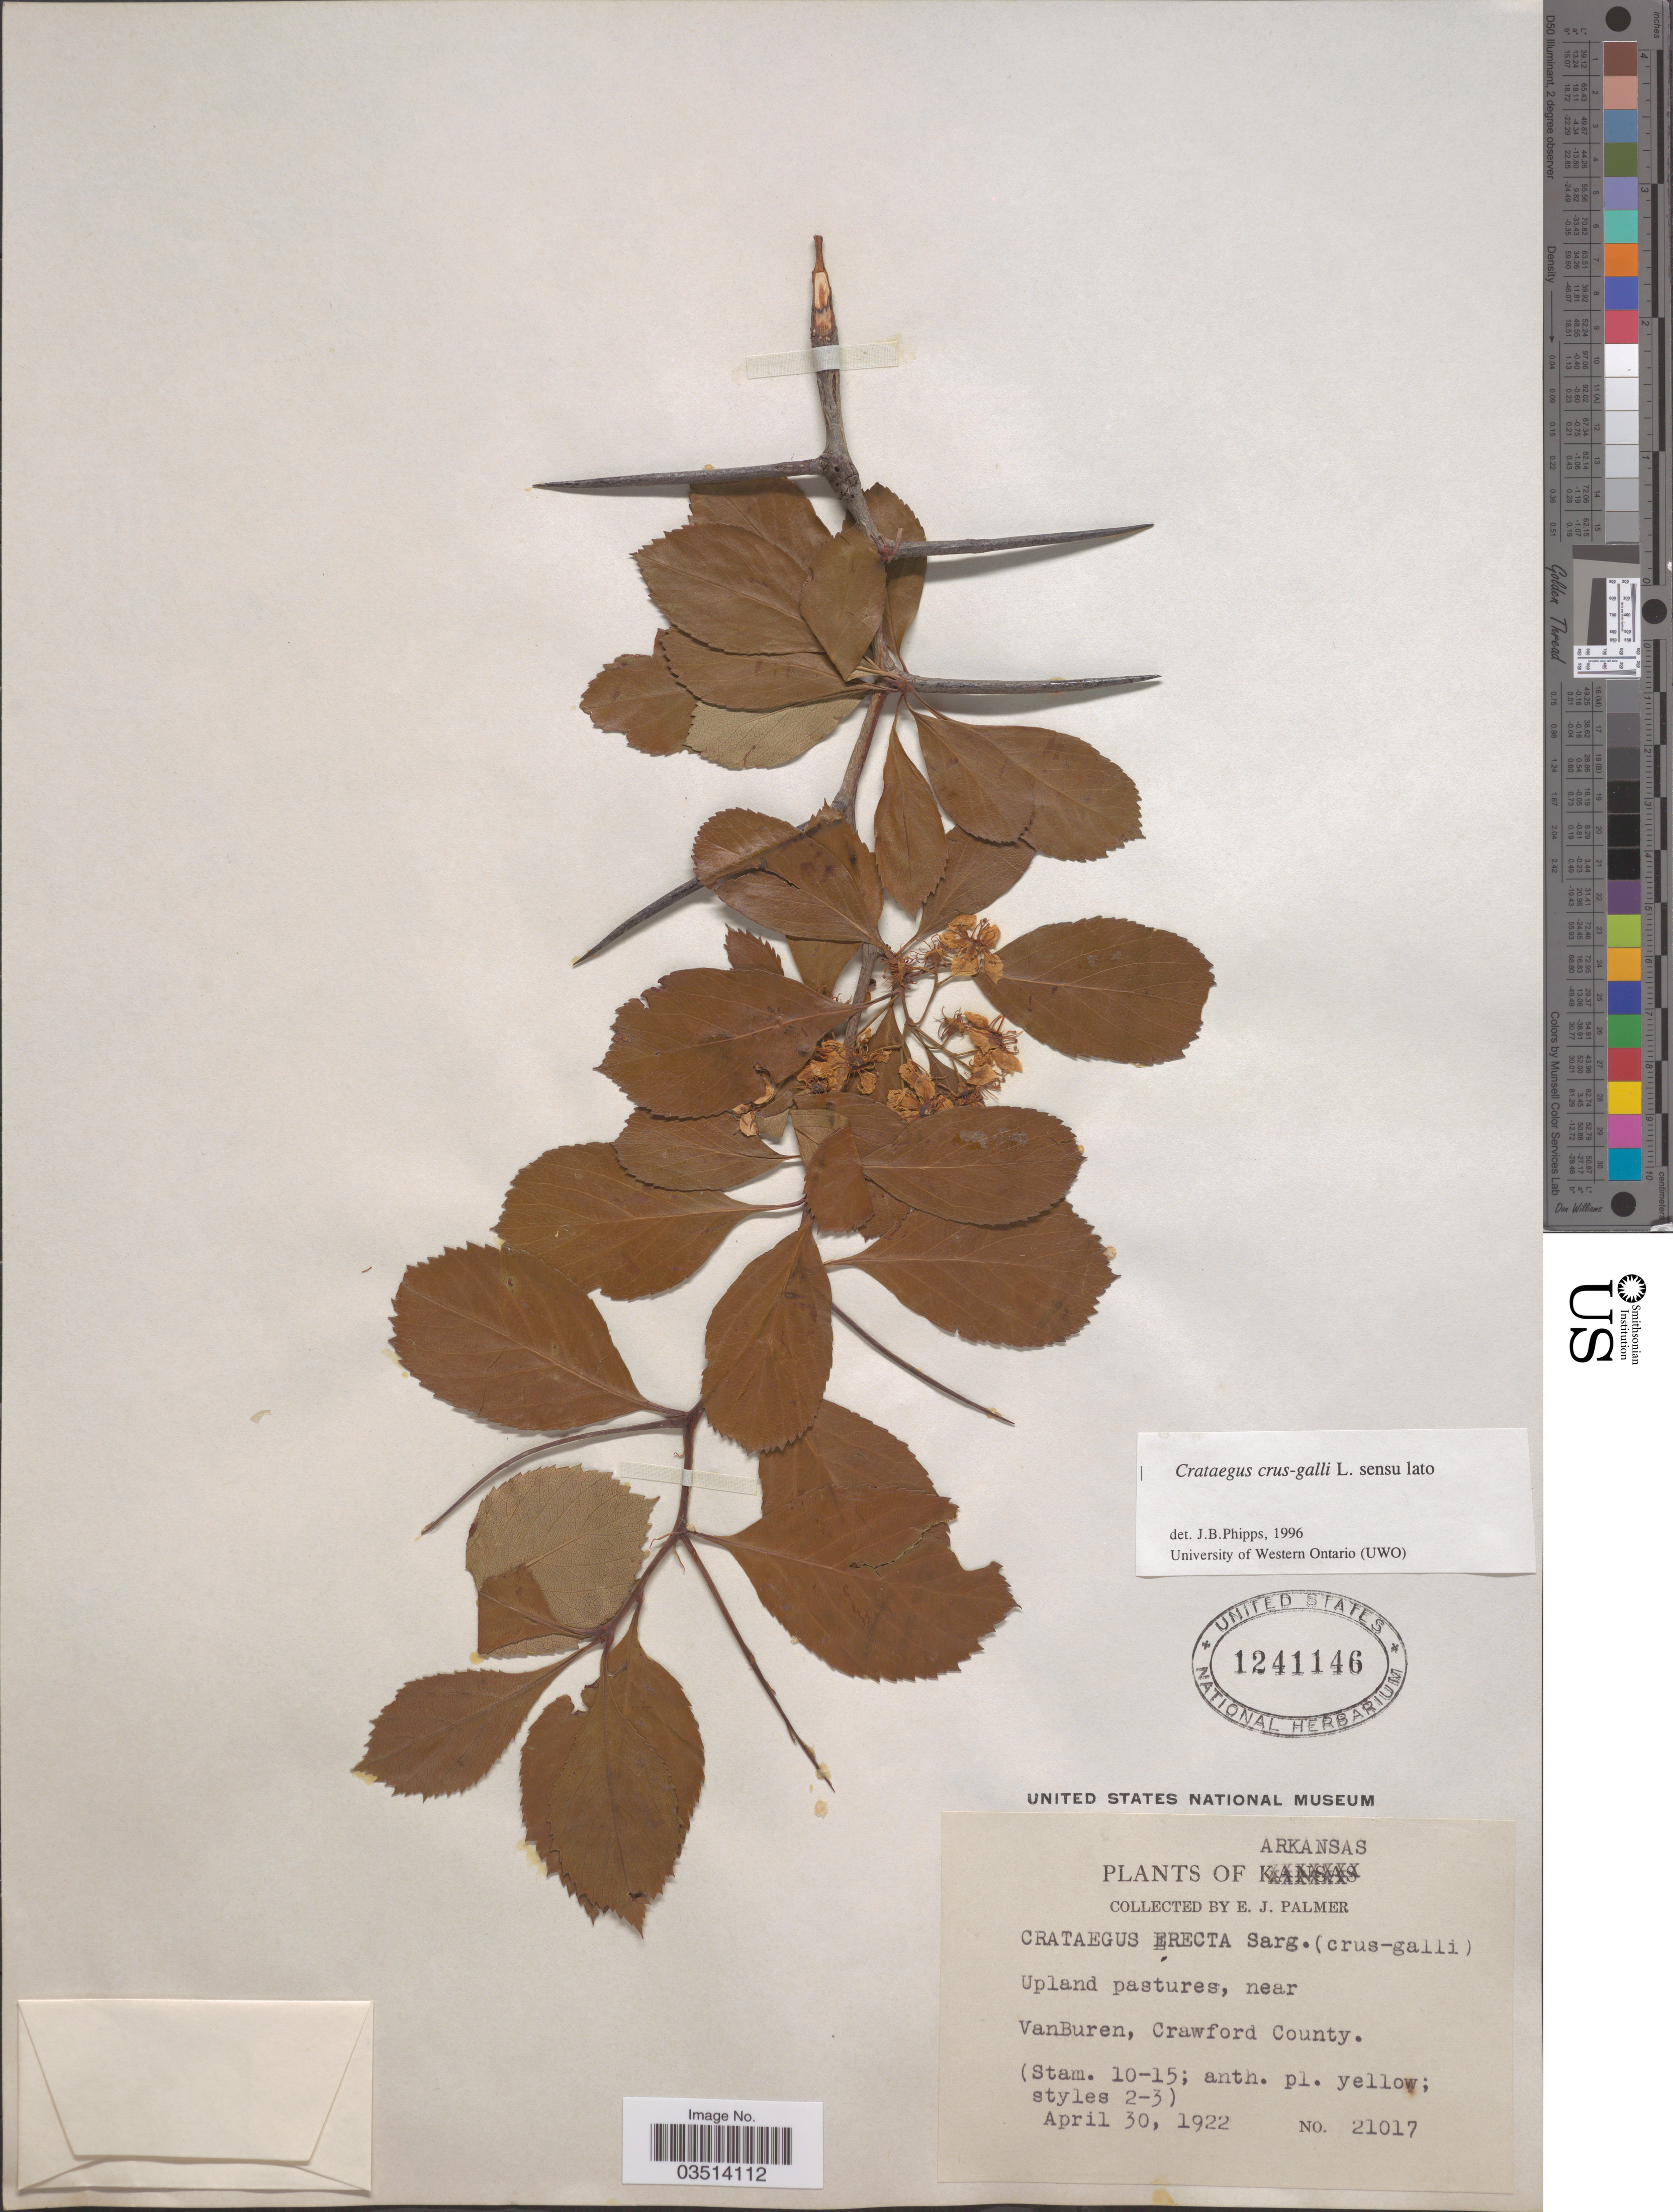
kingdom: Plantae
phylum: Tracheophyta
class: Magnoliopsida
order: Rosales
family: Rosaceae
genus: Crataegus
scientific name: Crataegus crus-galli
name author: L.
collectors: E. J. Palmer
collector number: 21017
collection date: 1922-04-30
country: United States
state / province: Arkansas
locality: Upland pastures, near VanBuren, Crawford County.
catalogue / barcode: US 1241146